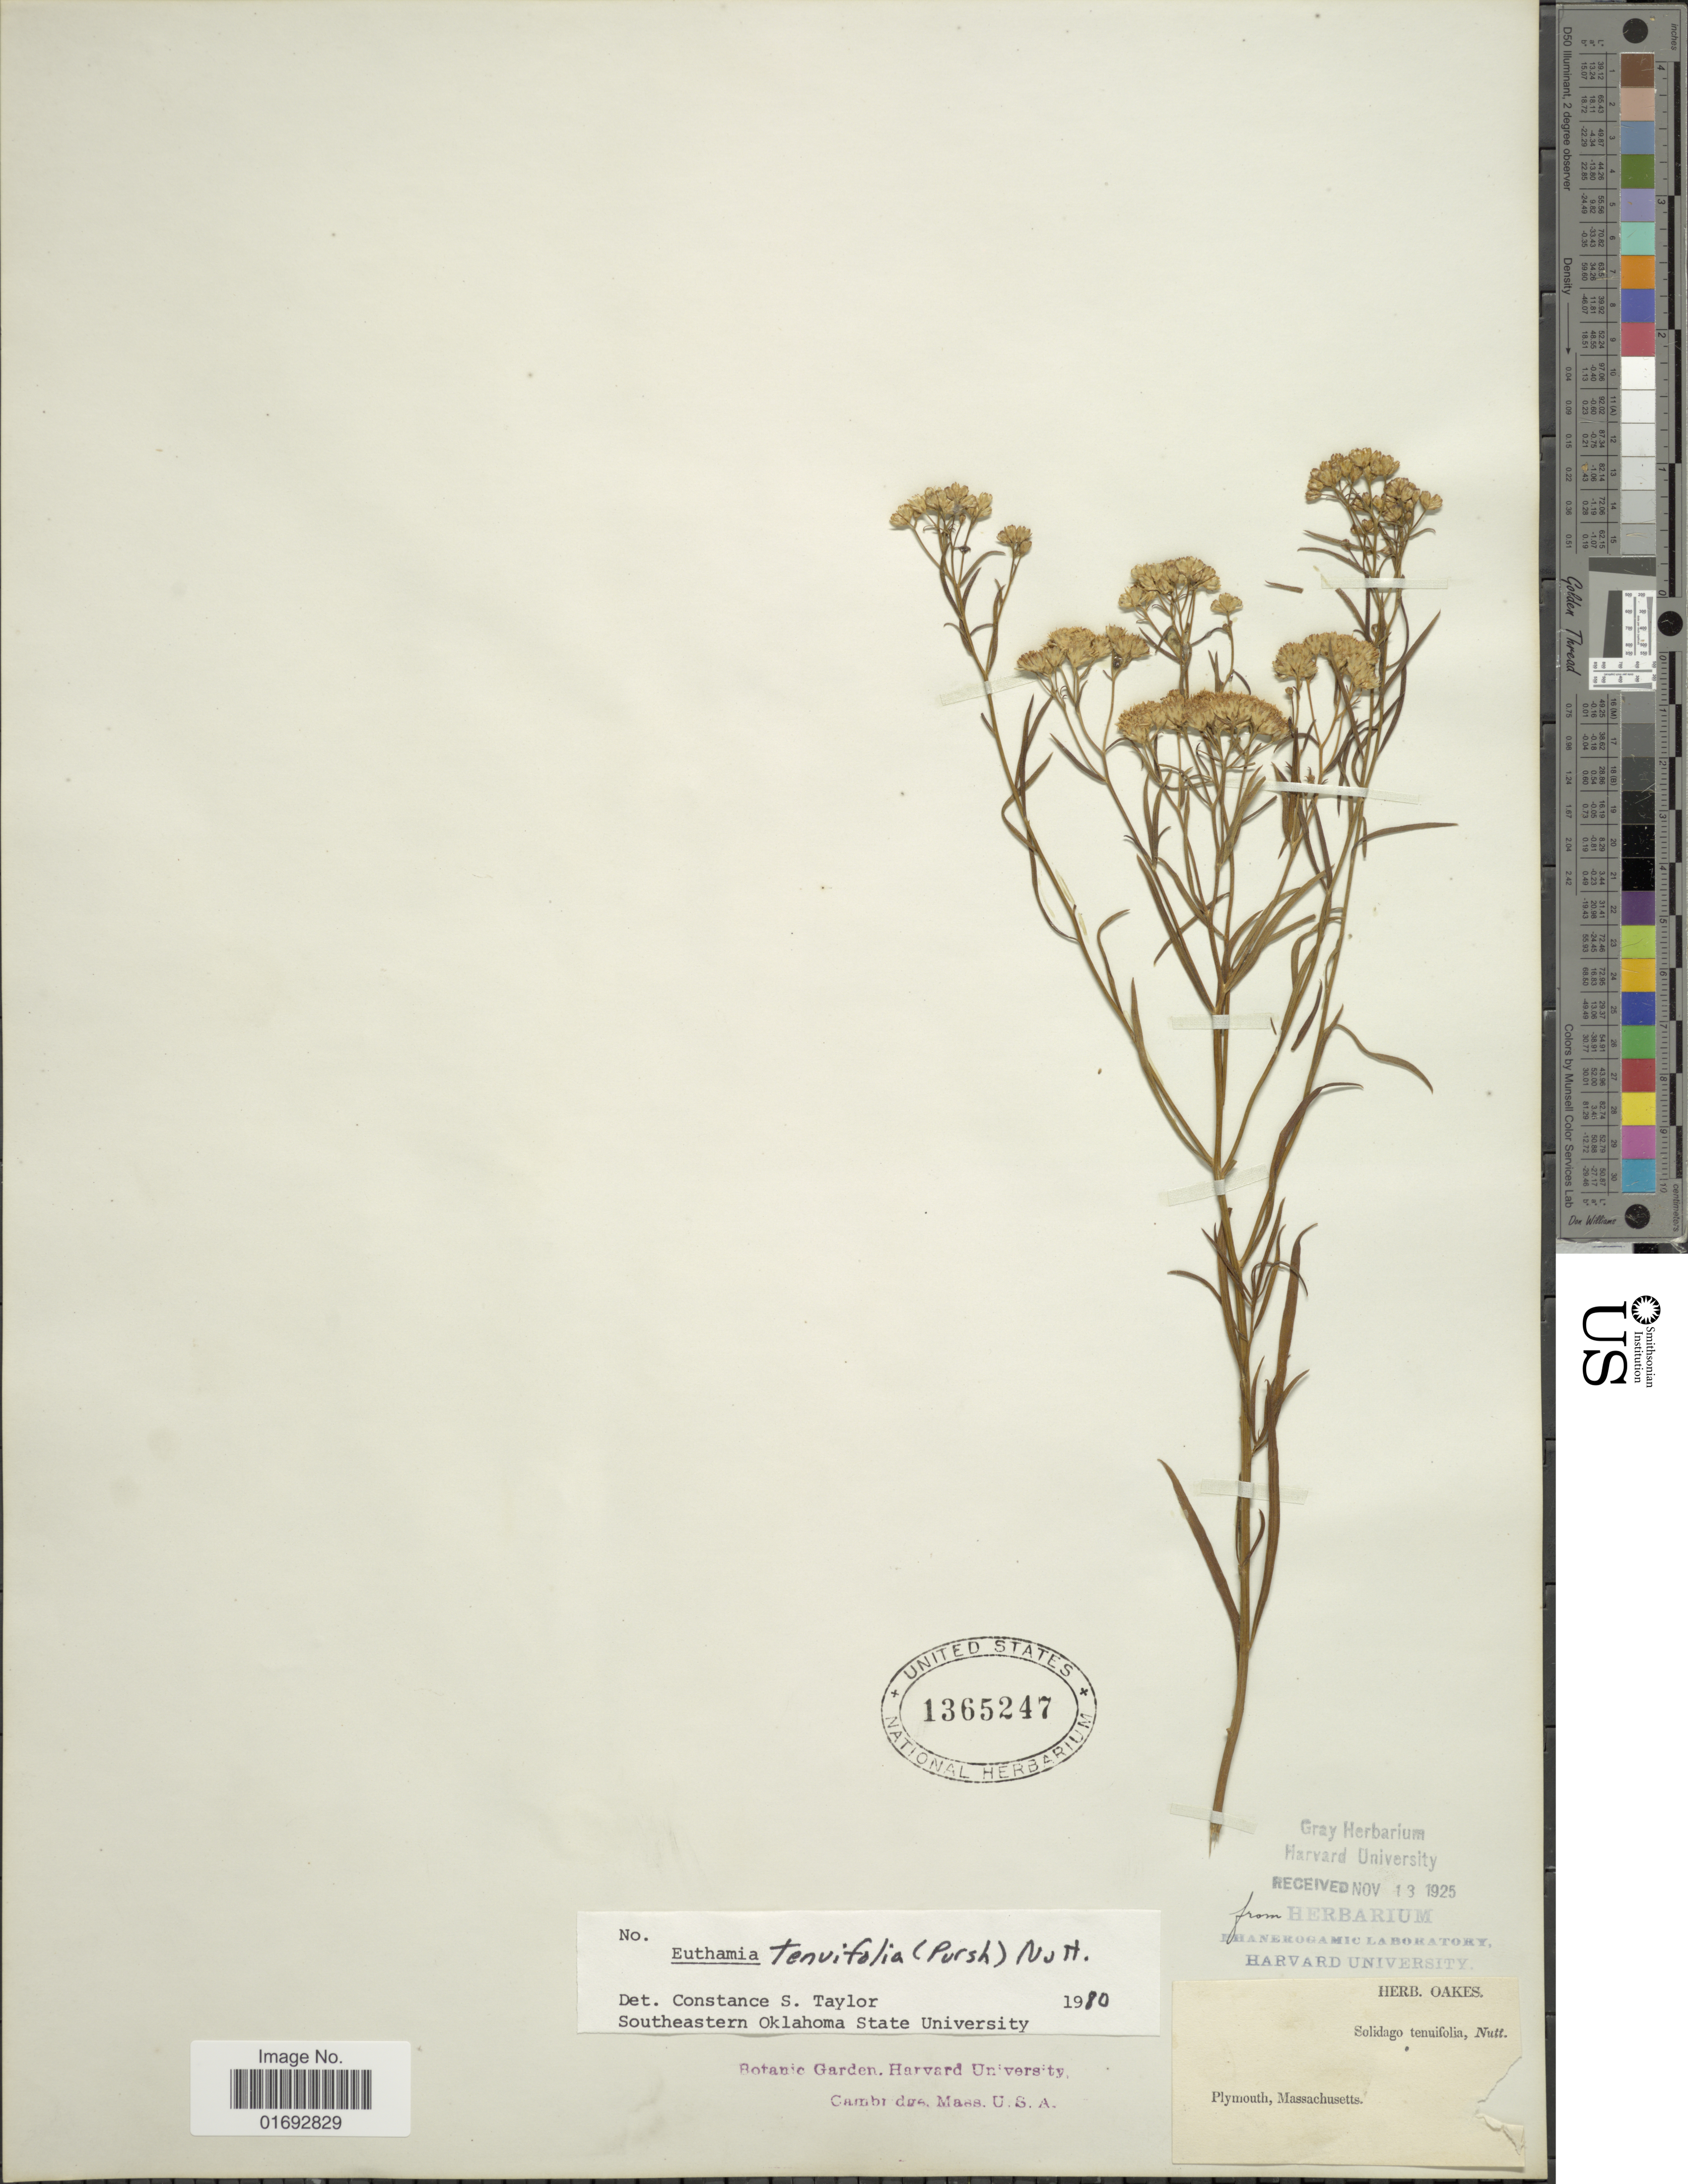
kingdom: Plantae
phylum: Tracheophyta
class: Magnoliopsida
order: Asterales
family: Asteraceae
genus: Euthamia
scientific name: Euthamia tenuifolia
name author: (Pursh) Nutt.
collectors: ex herb. Oakes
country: United States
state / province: Massachusetts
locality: Plymouth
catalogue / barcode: US 1365247